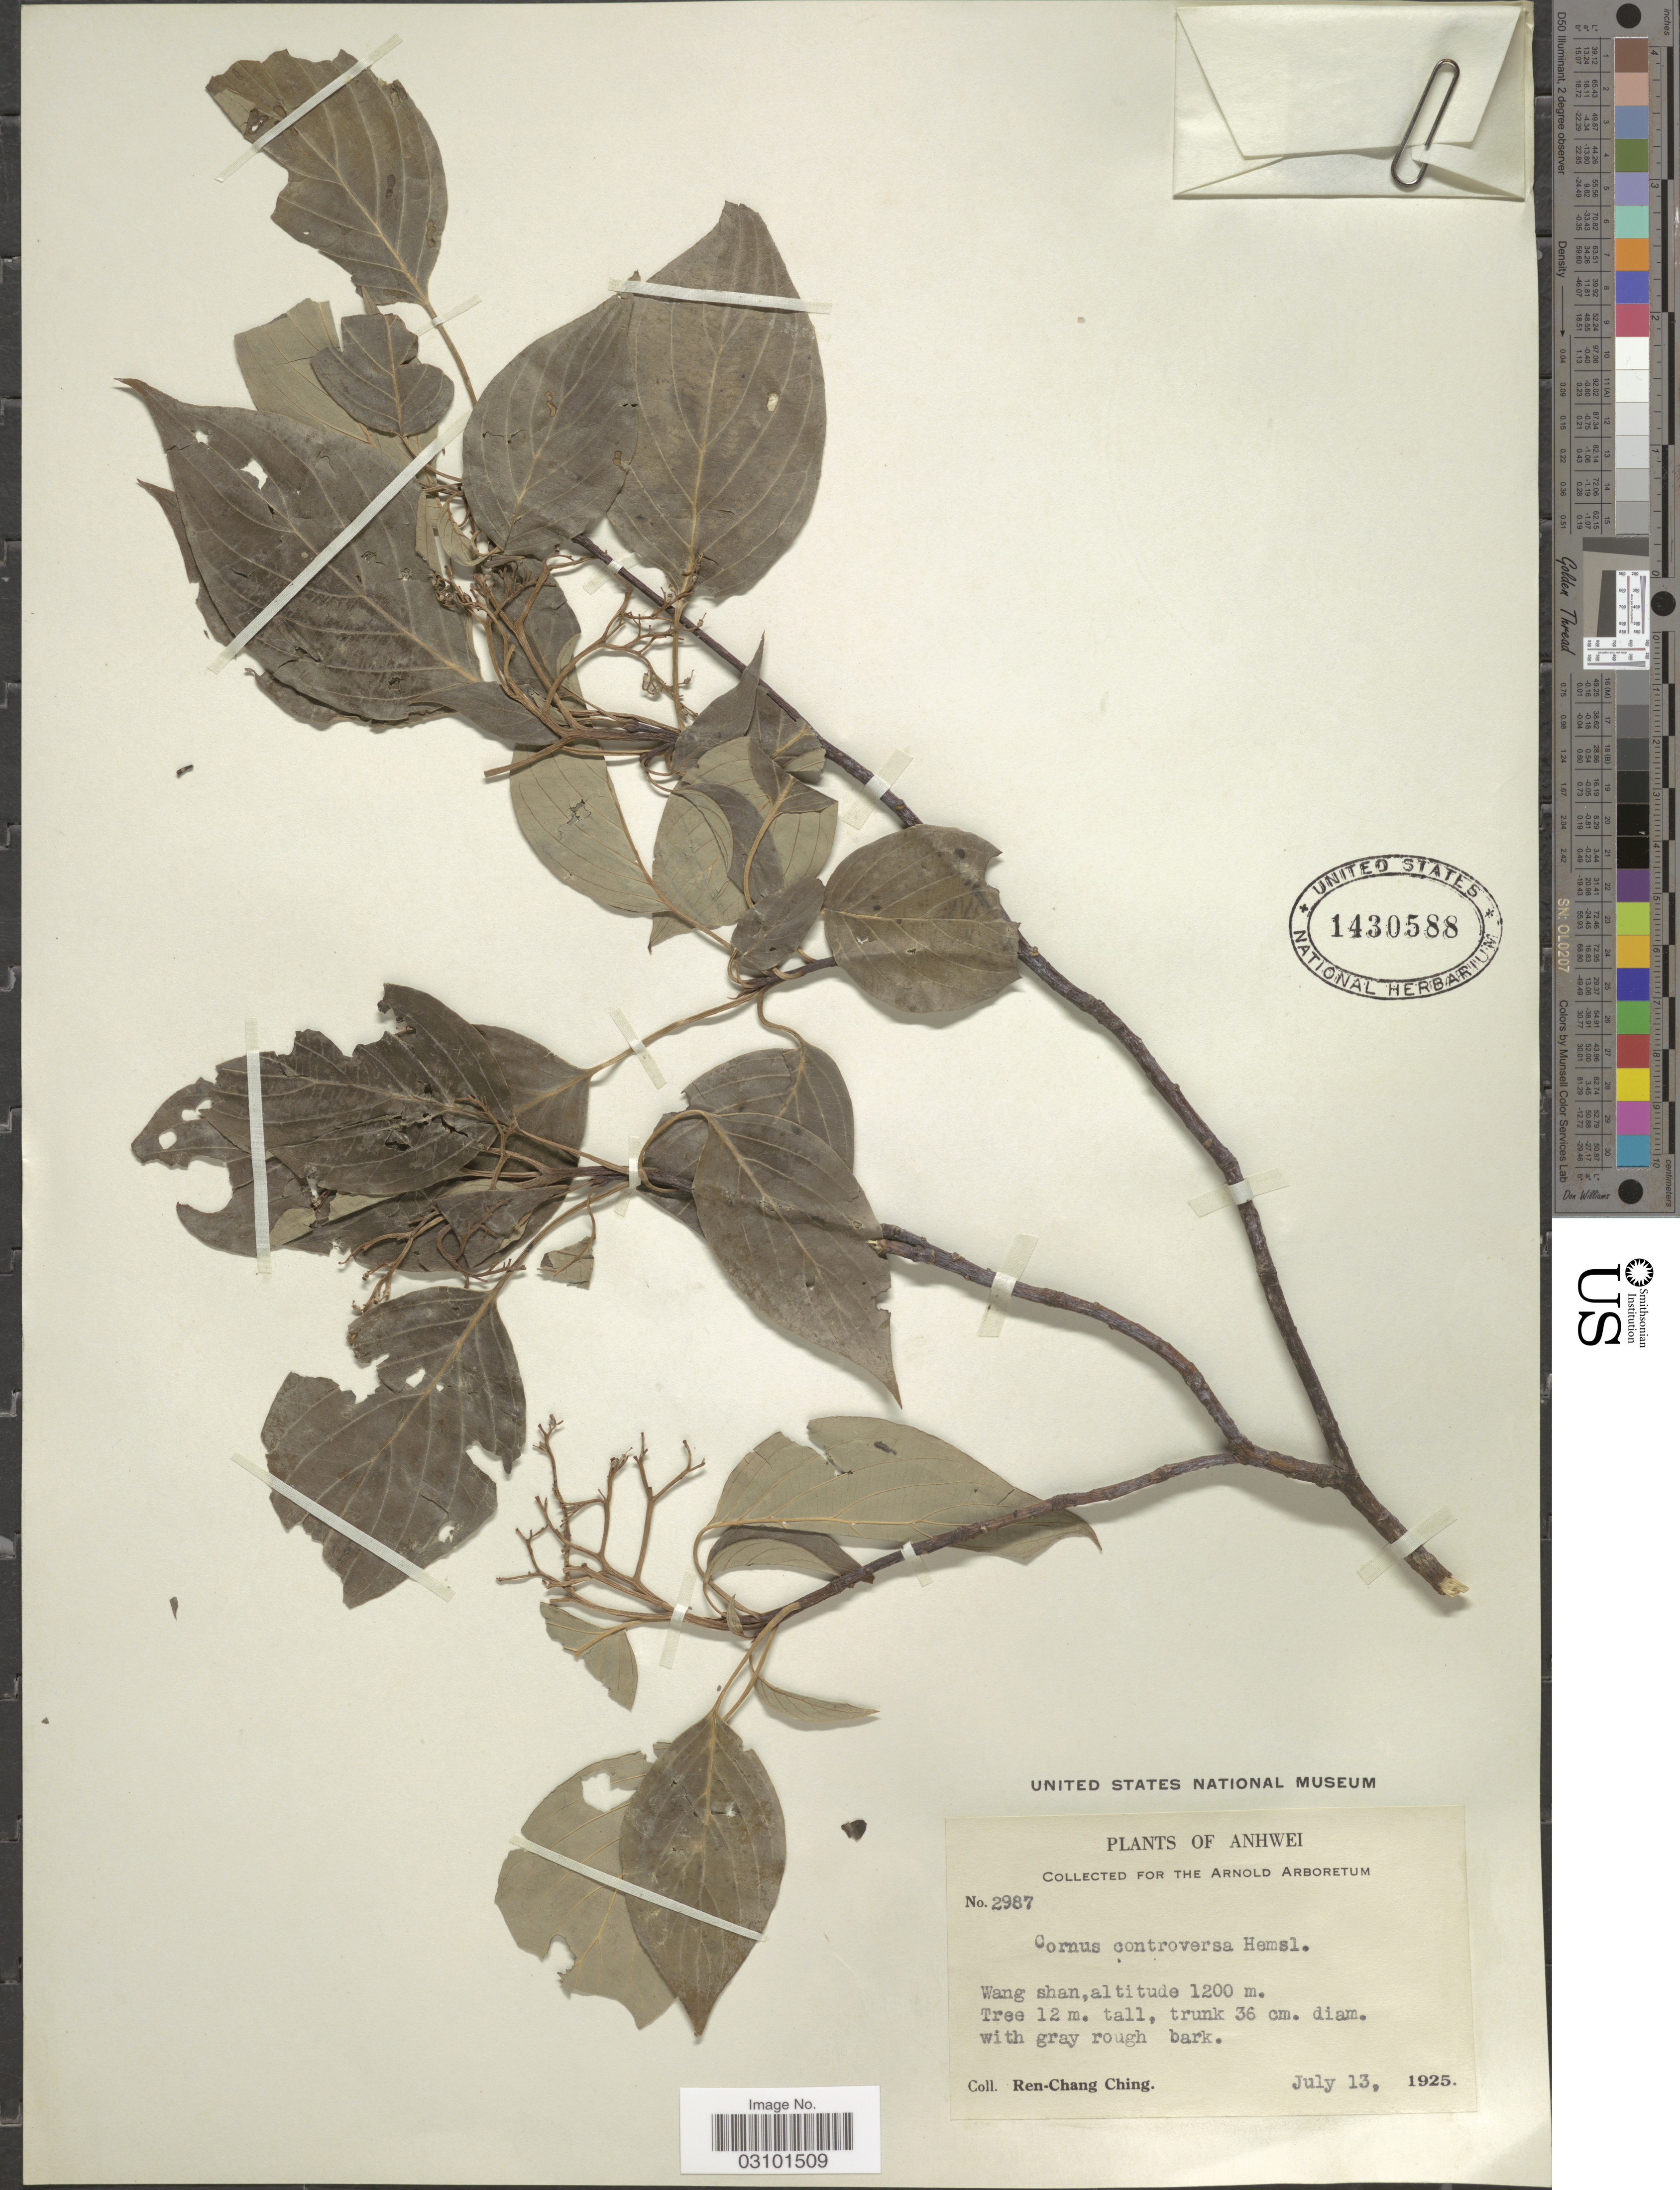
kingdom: Plantae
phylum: Tracheophyta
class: Magnoliopsida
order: Cornales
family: Cornaceae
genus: Cornus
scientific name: Cornus controversa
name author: Hemsl.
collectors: R. C. Ching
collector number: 2987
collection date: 1925-07-13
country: China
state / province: Anhui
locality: Anhwei. Wang shan.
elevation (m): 1200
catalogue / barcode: US 1430588